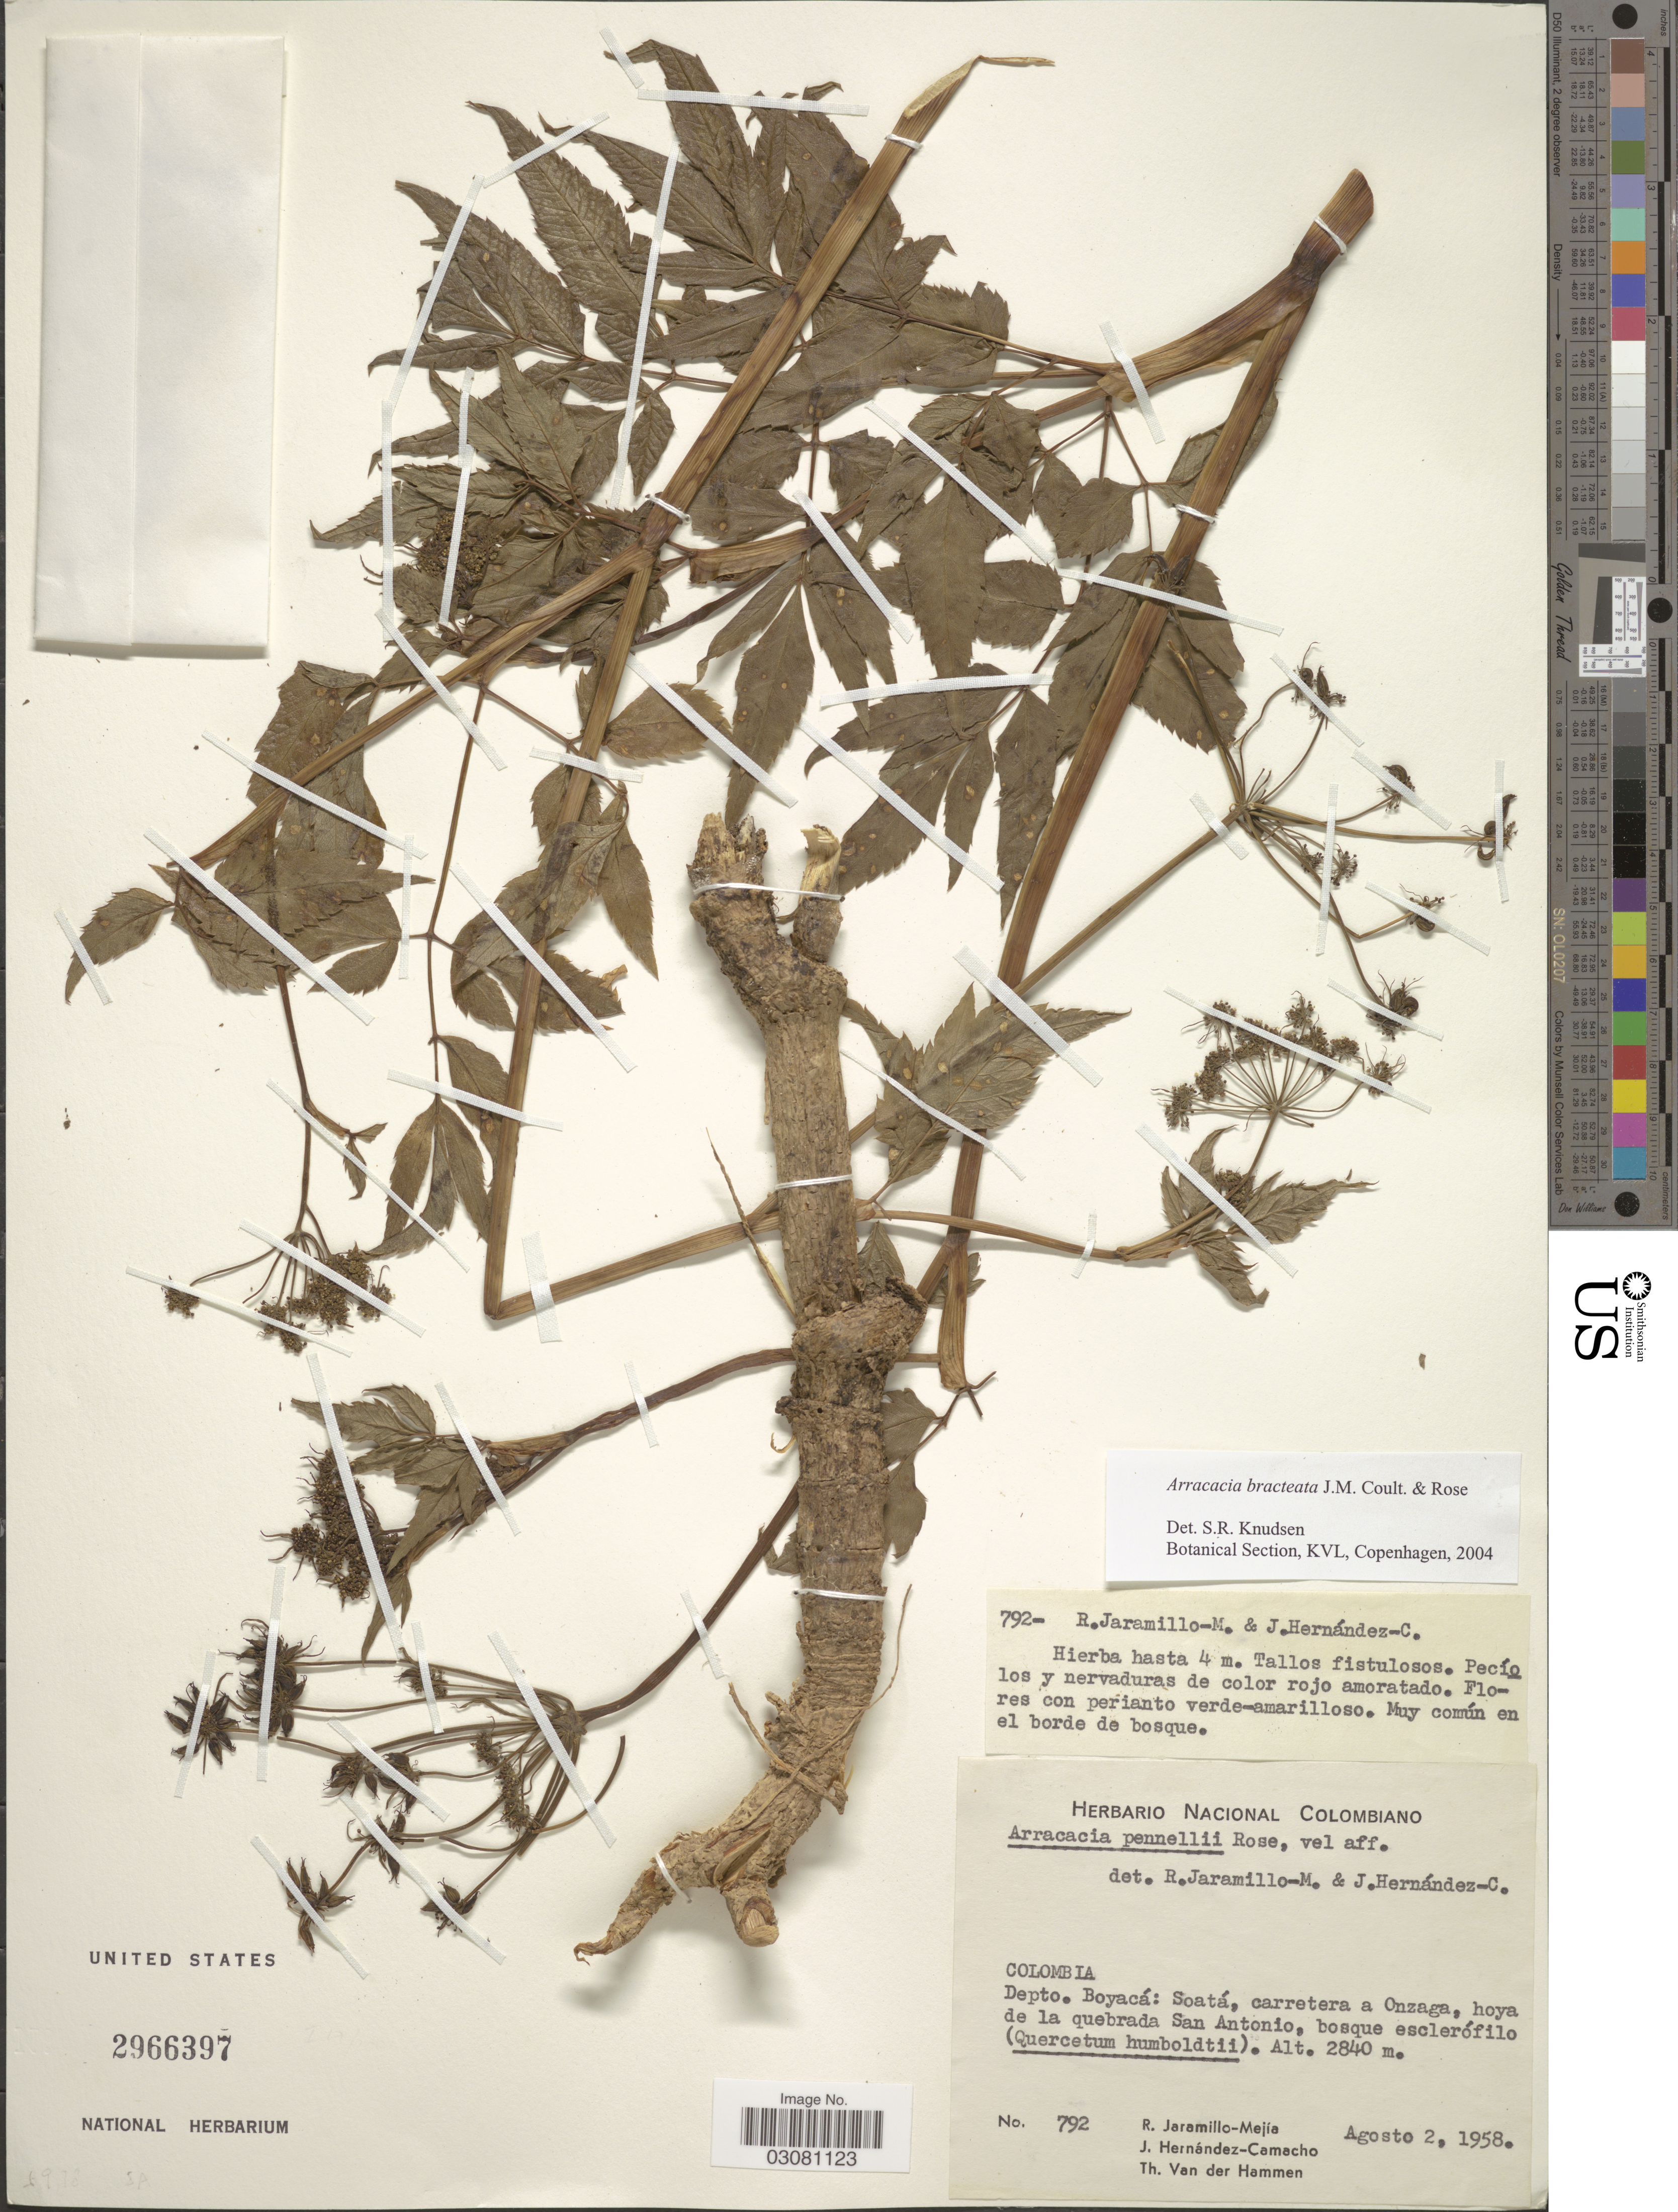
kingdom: Plantae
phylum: Tracheophyta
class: Magnoliopsida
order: Apiales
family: Apiaceae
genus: Arracacia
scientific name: Arracacia bracteata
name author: J.M. Coult. & Rose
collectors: R. Jaramillo M., J. Hernández-Camacho & T. Van der Hammen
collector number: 792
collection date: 1958-08-02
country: Colombia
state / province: Boyacá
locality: Depto. Boyacá: Soatá, carretera a Onzaga, hoya de la quebrada San Antonio.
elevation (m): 2840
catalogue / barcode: US 2966397